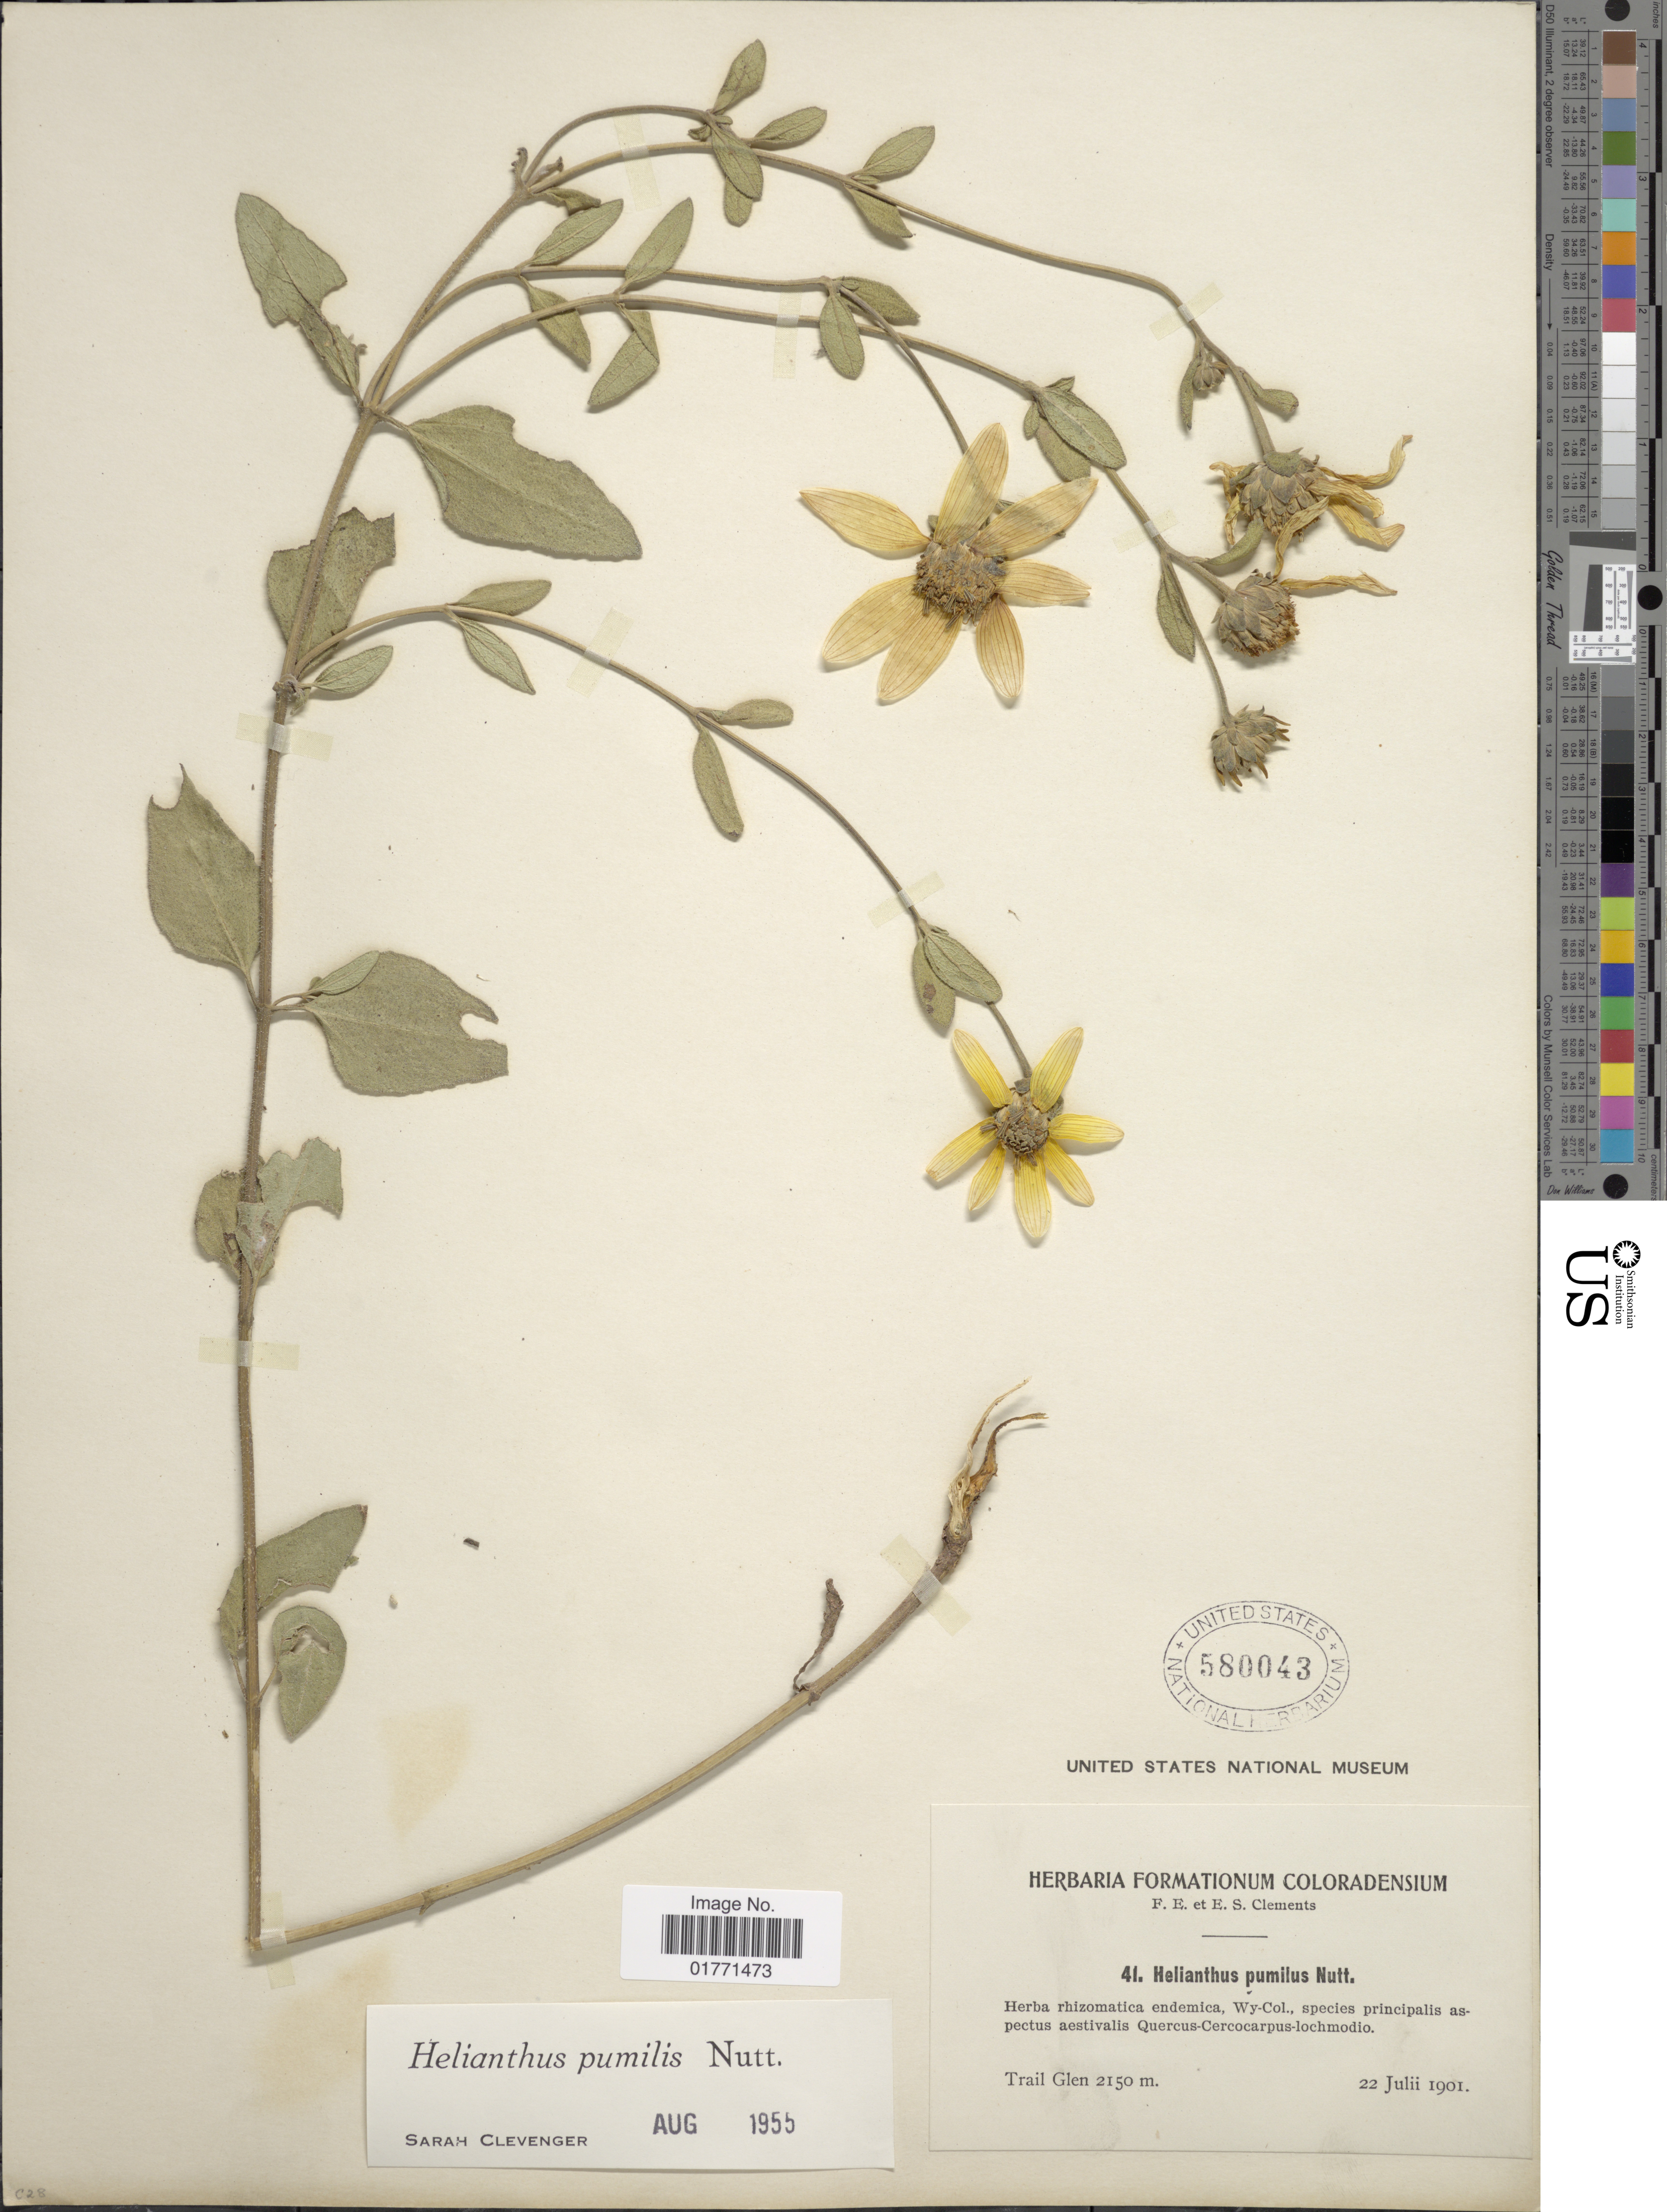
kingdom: Plantae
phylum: Tracheophyta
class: Magnoliopsida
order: Asterales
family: Asteraceae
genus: Helianthus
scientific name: Helianthus pumilis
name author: Nutt.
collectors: E. S. Clements & F. E. Clements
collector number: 41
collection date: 1901-07-22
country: United States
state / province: Colorado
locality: Wy-Col., species principalis aspectus aestivalis Quercus-Cercocarpus-lochmodio.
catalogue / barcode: US 580043